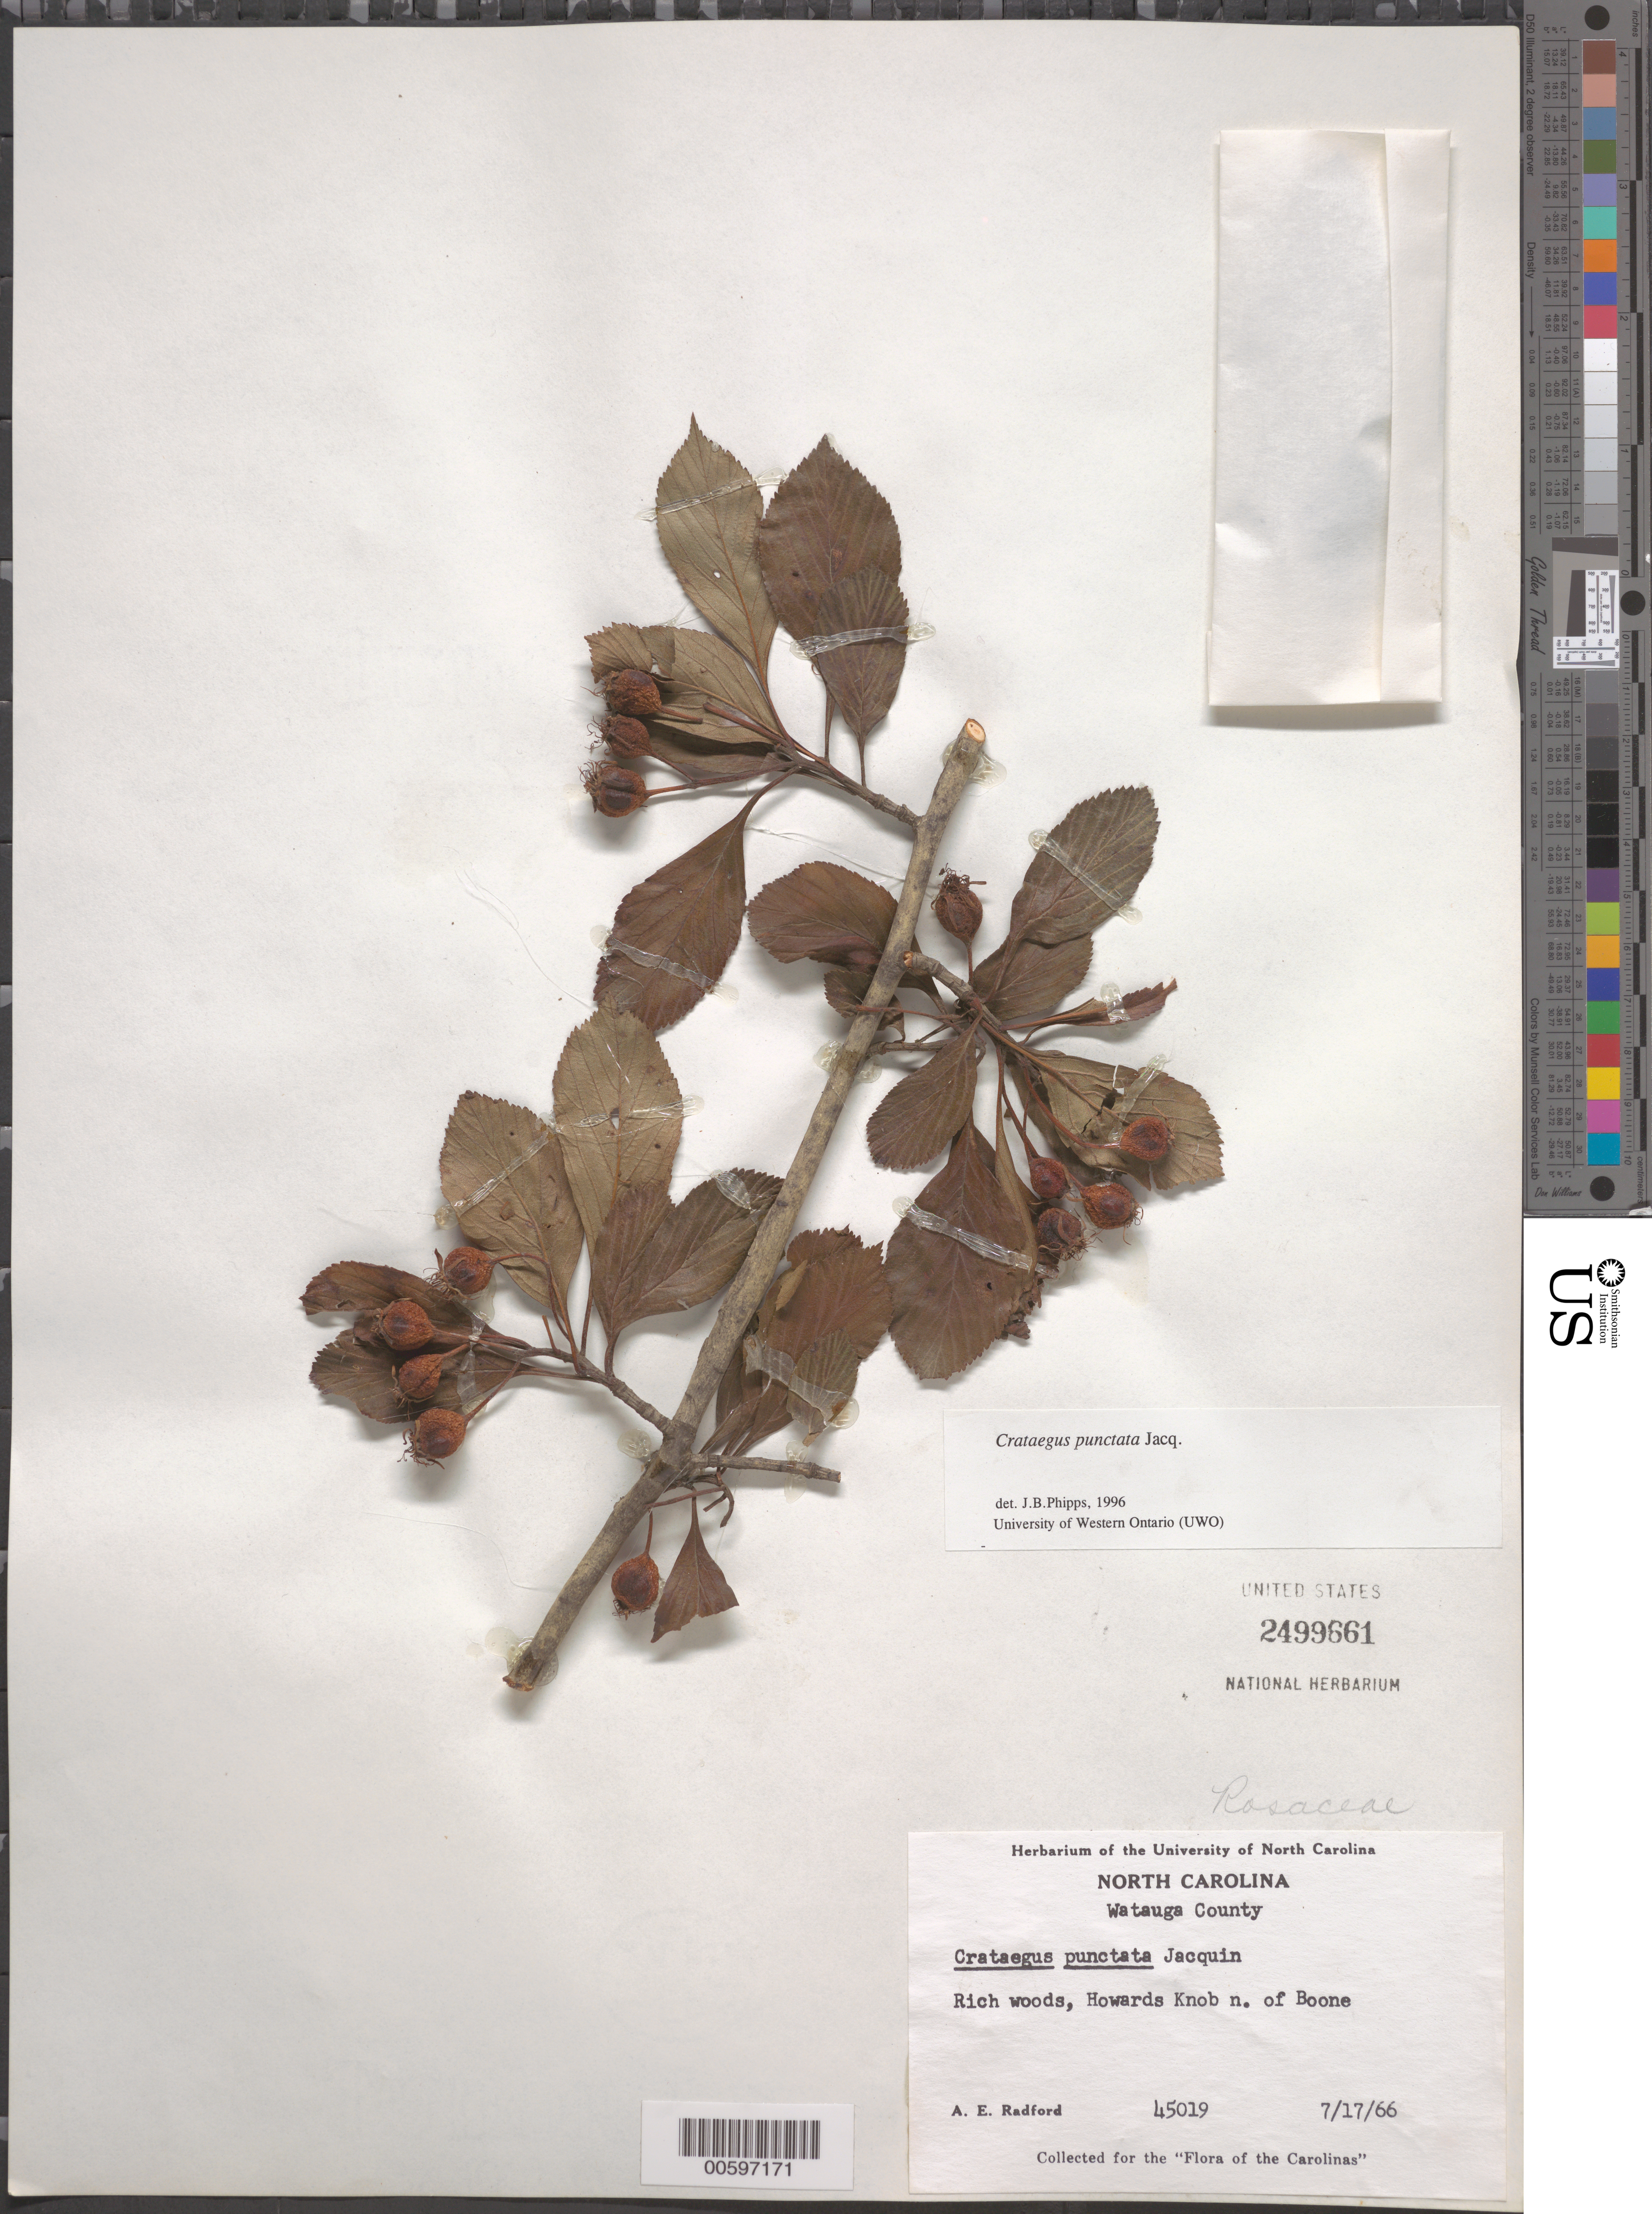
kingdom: Plantae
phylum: Tracheophyta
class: Magnoliopsida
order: Rosales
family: Rosaceae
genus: Crataegus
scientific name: Crataegus punctata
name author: Jacq.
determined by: Phipps, James B., (UWO), University of Western Ontario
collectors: A. E. Radford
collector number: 45019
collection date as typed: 17 Jul 1966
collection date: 1966-07-17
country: United States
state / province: North Carolina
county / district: Watauga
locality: Howards Knob, N of Boone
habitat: Rich woods.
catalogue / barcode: US 2499661